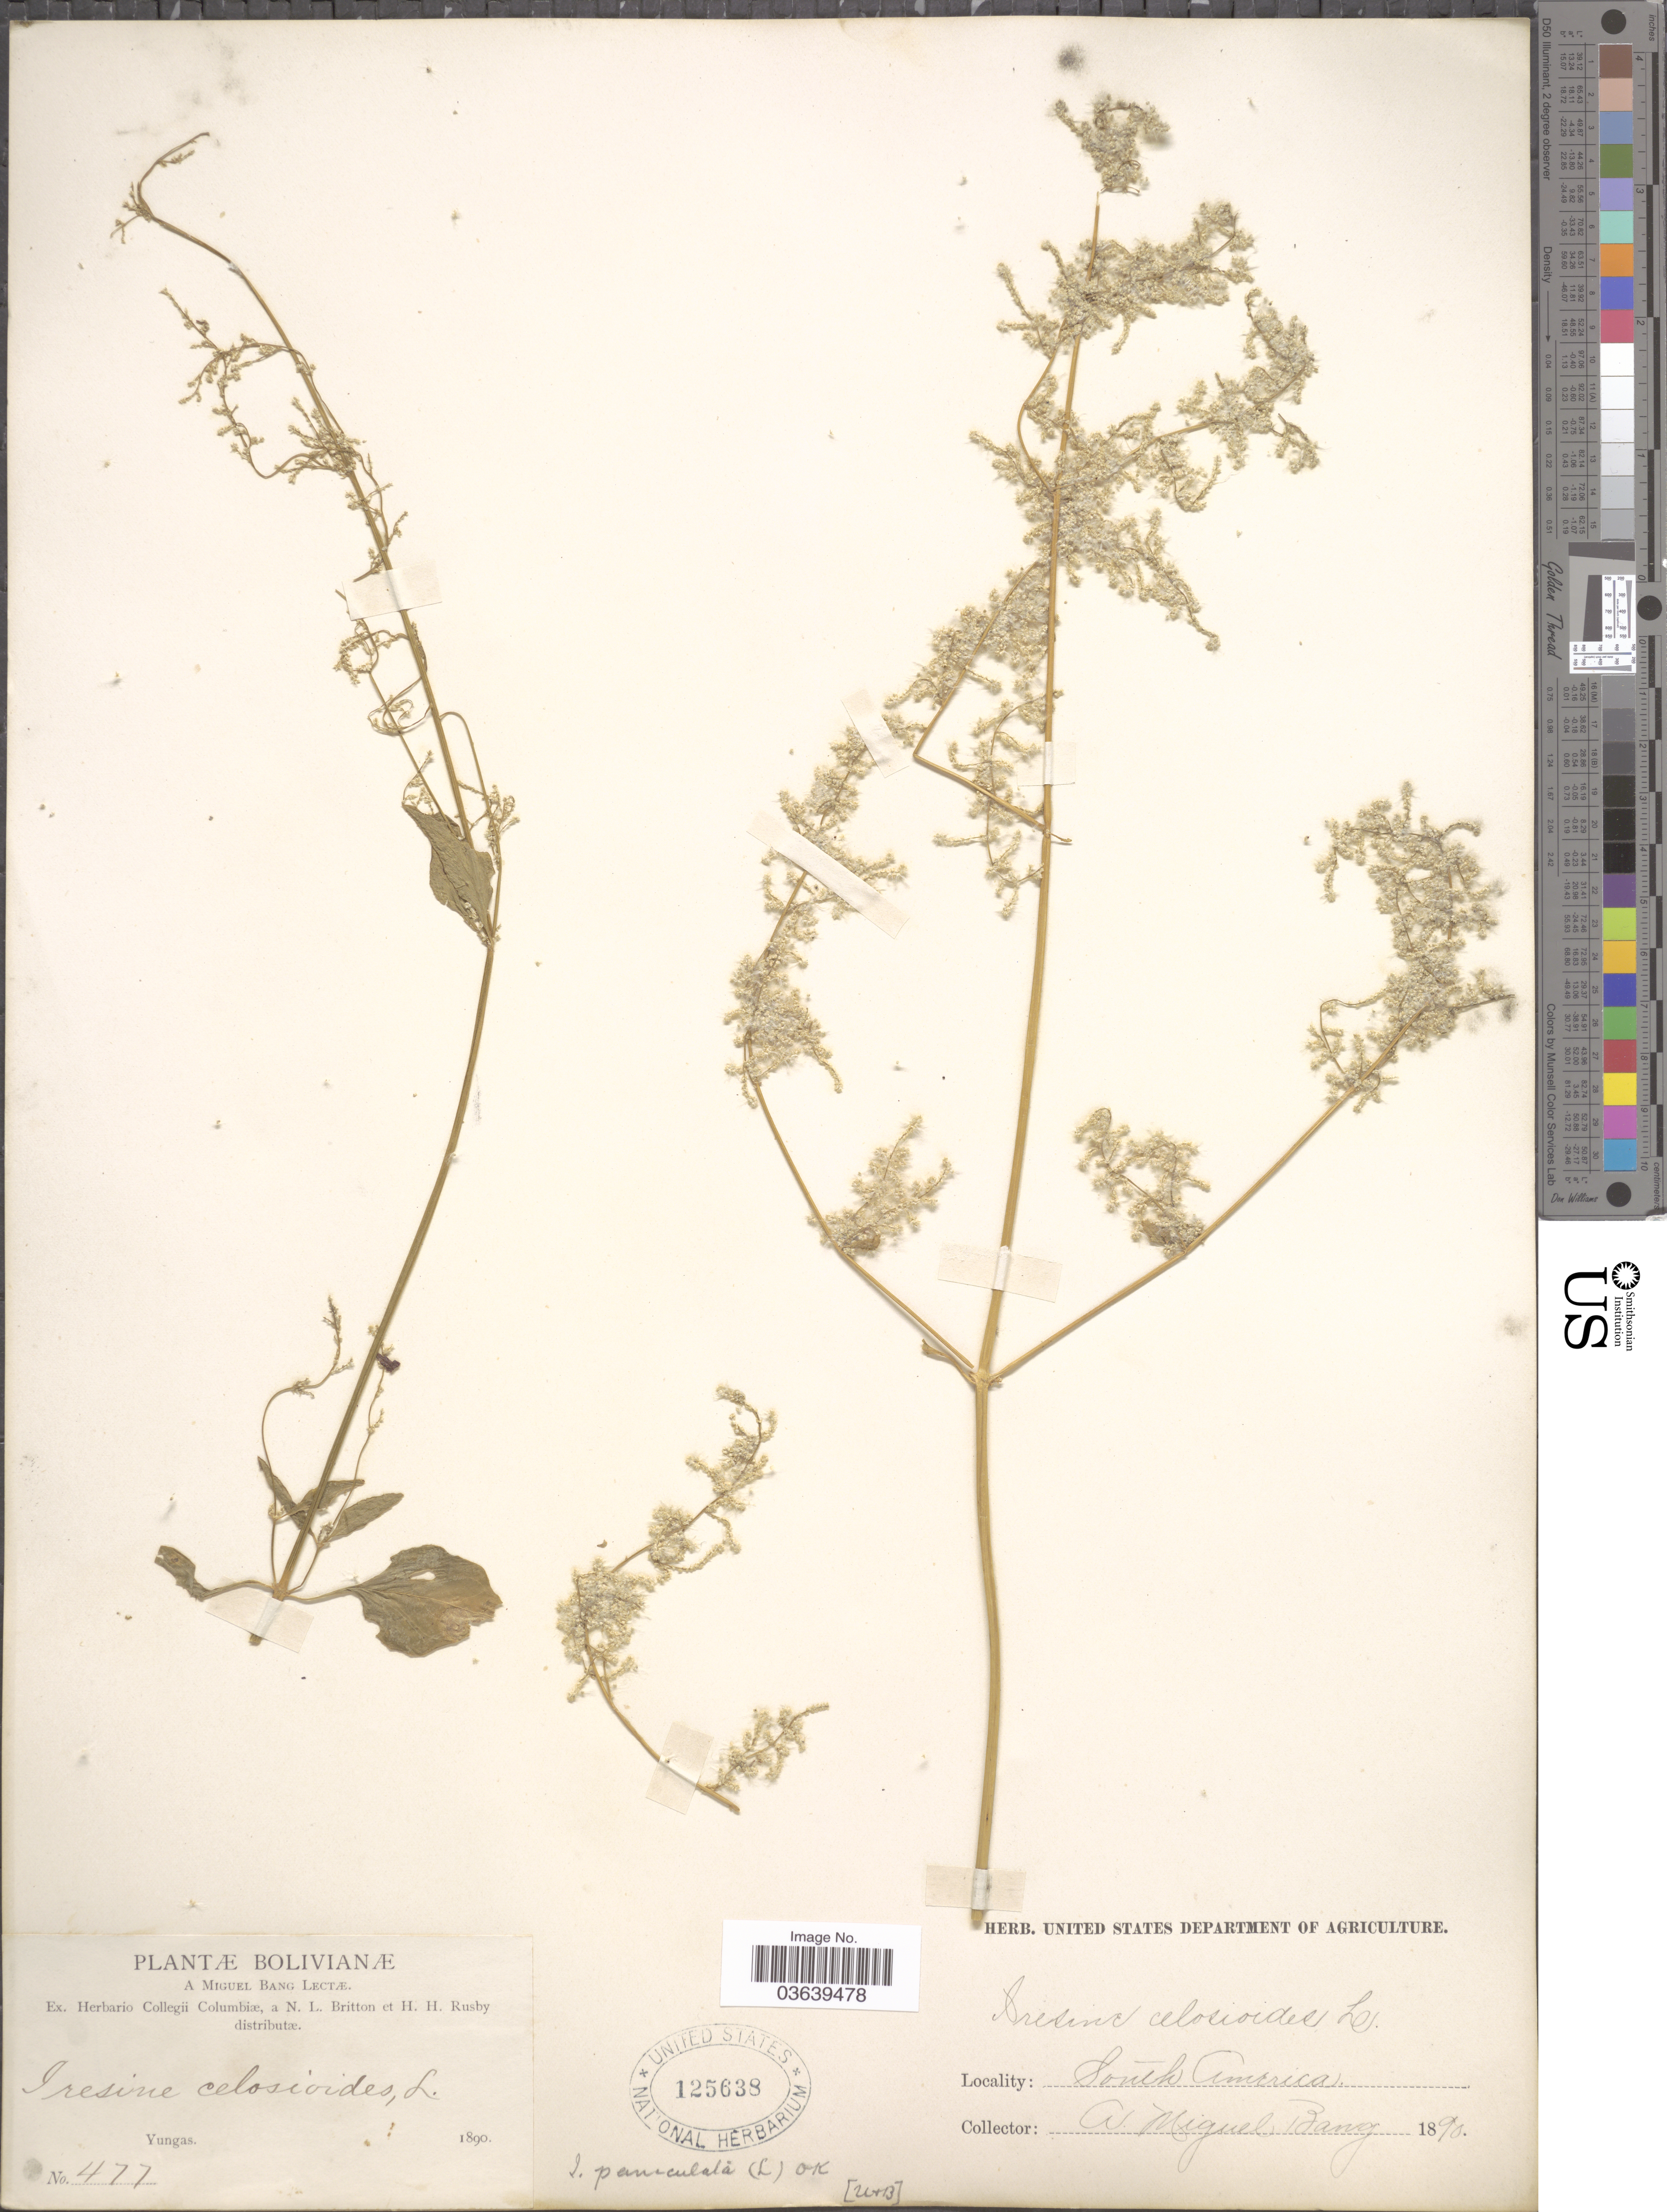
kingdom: Plantae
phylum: Tracheophyta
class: Magnoliopsida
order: Caryophyllales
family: Amaranthaceae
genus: Iresine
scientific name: Iresine celosia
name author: L.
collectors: M. Bang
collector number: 477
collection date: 1890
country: Bolivia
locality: Yungas.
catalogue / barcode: US 125638